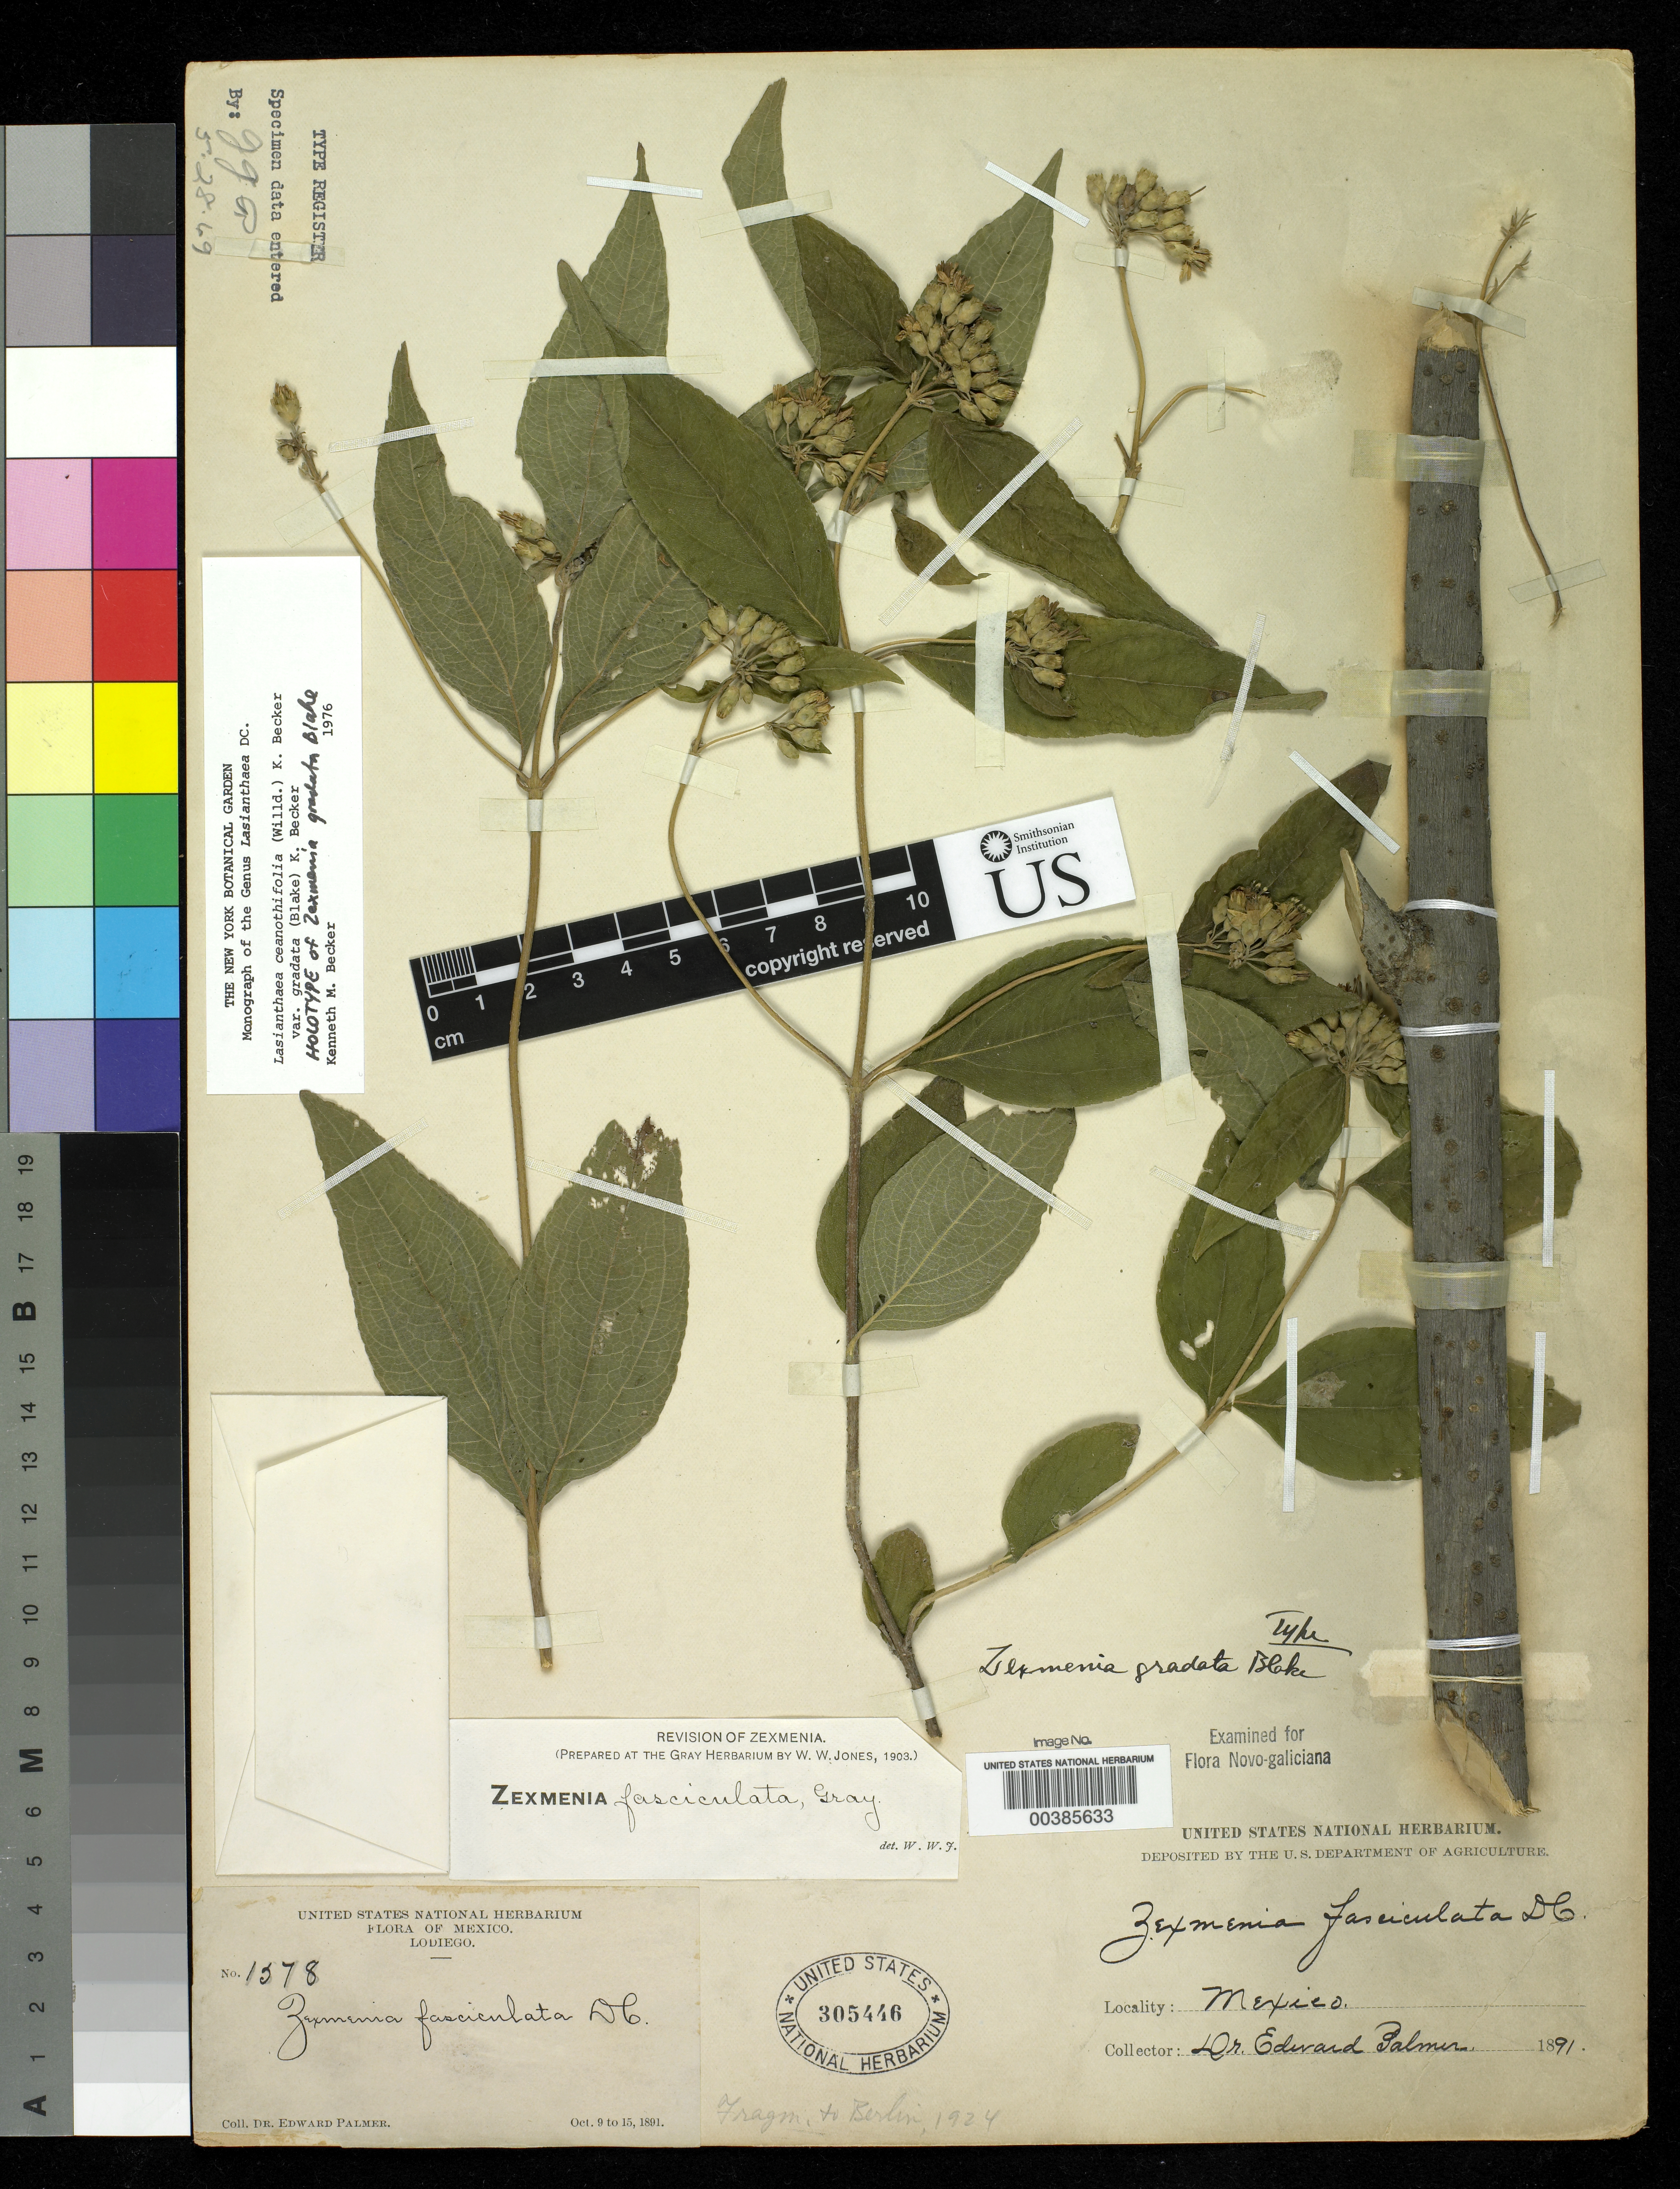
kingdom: Plantae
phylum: Tracheophyta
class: Magnoliopsida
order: Asterales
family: Asteraceae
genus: Zexmenia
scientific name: Zexmenia gradata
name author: S.F. Blake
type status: Holotype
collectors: E. Palmer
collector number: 1578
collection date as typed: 09 Oct 1891 to 15 Oct 1891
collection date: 1891-10-09/1891-10-15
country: Mexico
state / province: Sinaloa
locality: Lodiego.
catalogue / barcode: US 305446